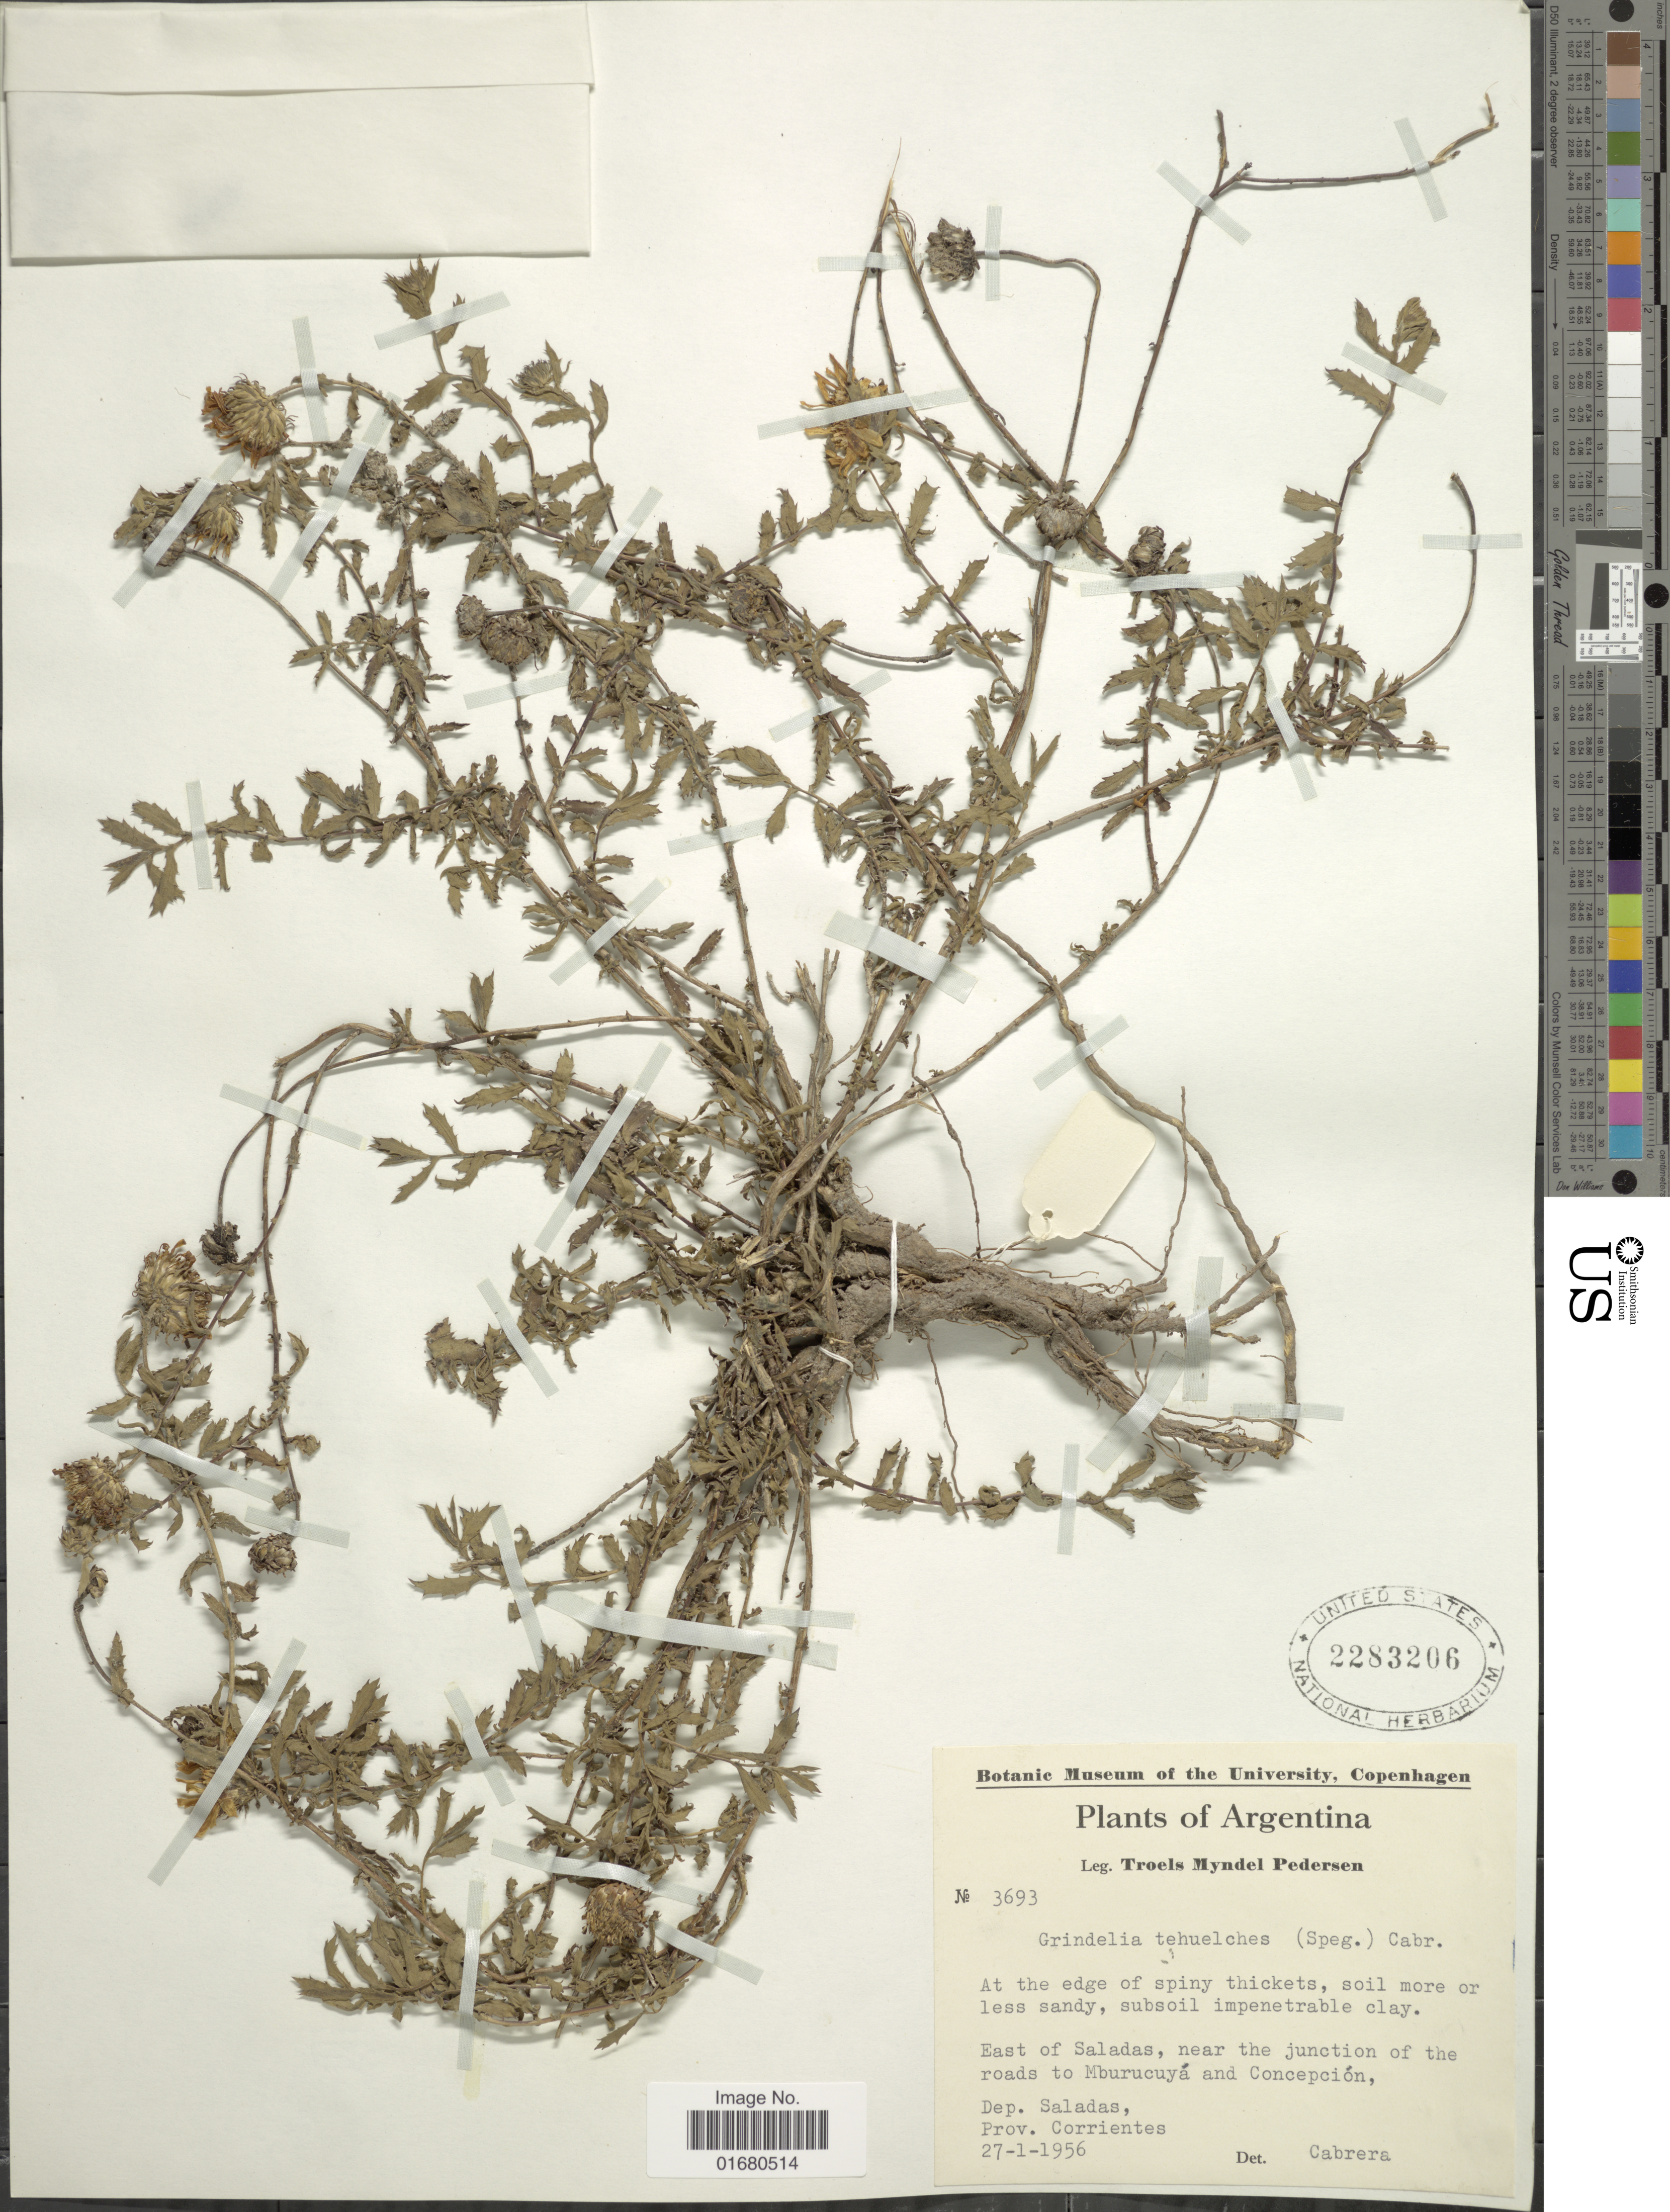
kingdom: Plantae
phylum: Tracheophyta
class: Magnoliopsida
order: Asterales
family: Asteraceae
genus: Grindelia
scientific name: Grindelia brachystephana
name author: Griseb.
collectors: T. Pederson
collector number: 3693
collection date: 1956-01-27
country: Argentina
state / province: Corrientes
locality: Dept. Saladas, East of Saladas, near the junction of the roads to Mburucuya and Concepcion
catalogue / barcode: US 2283206